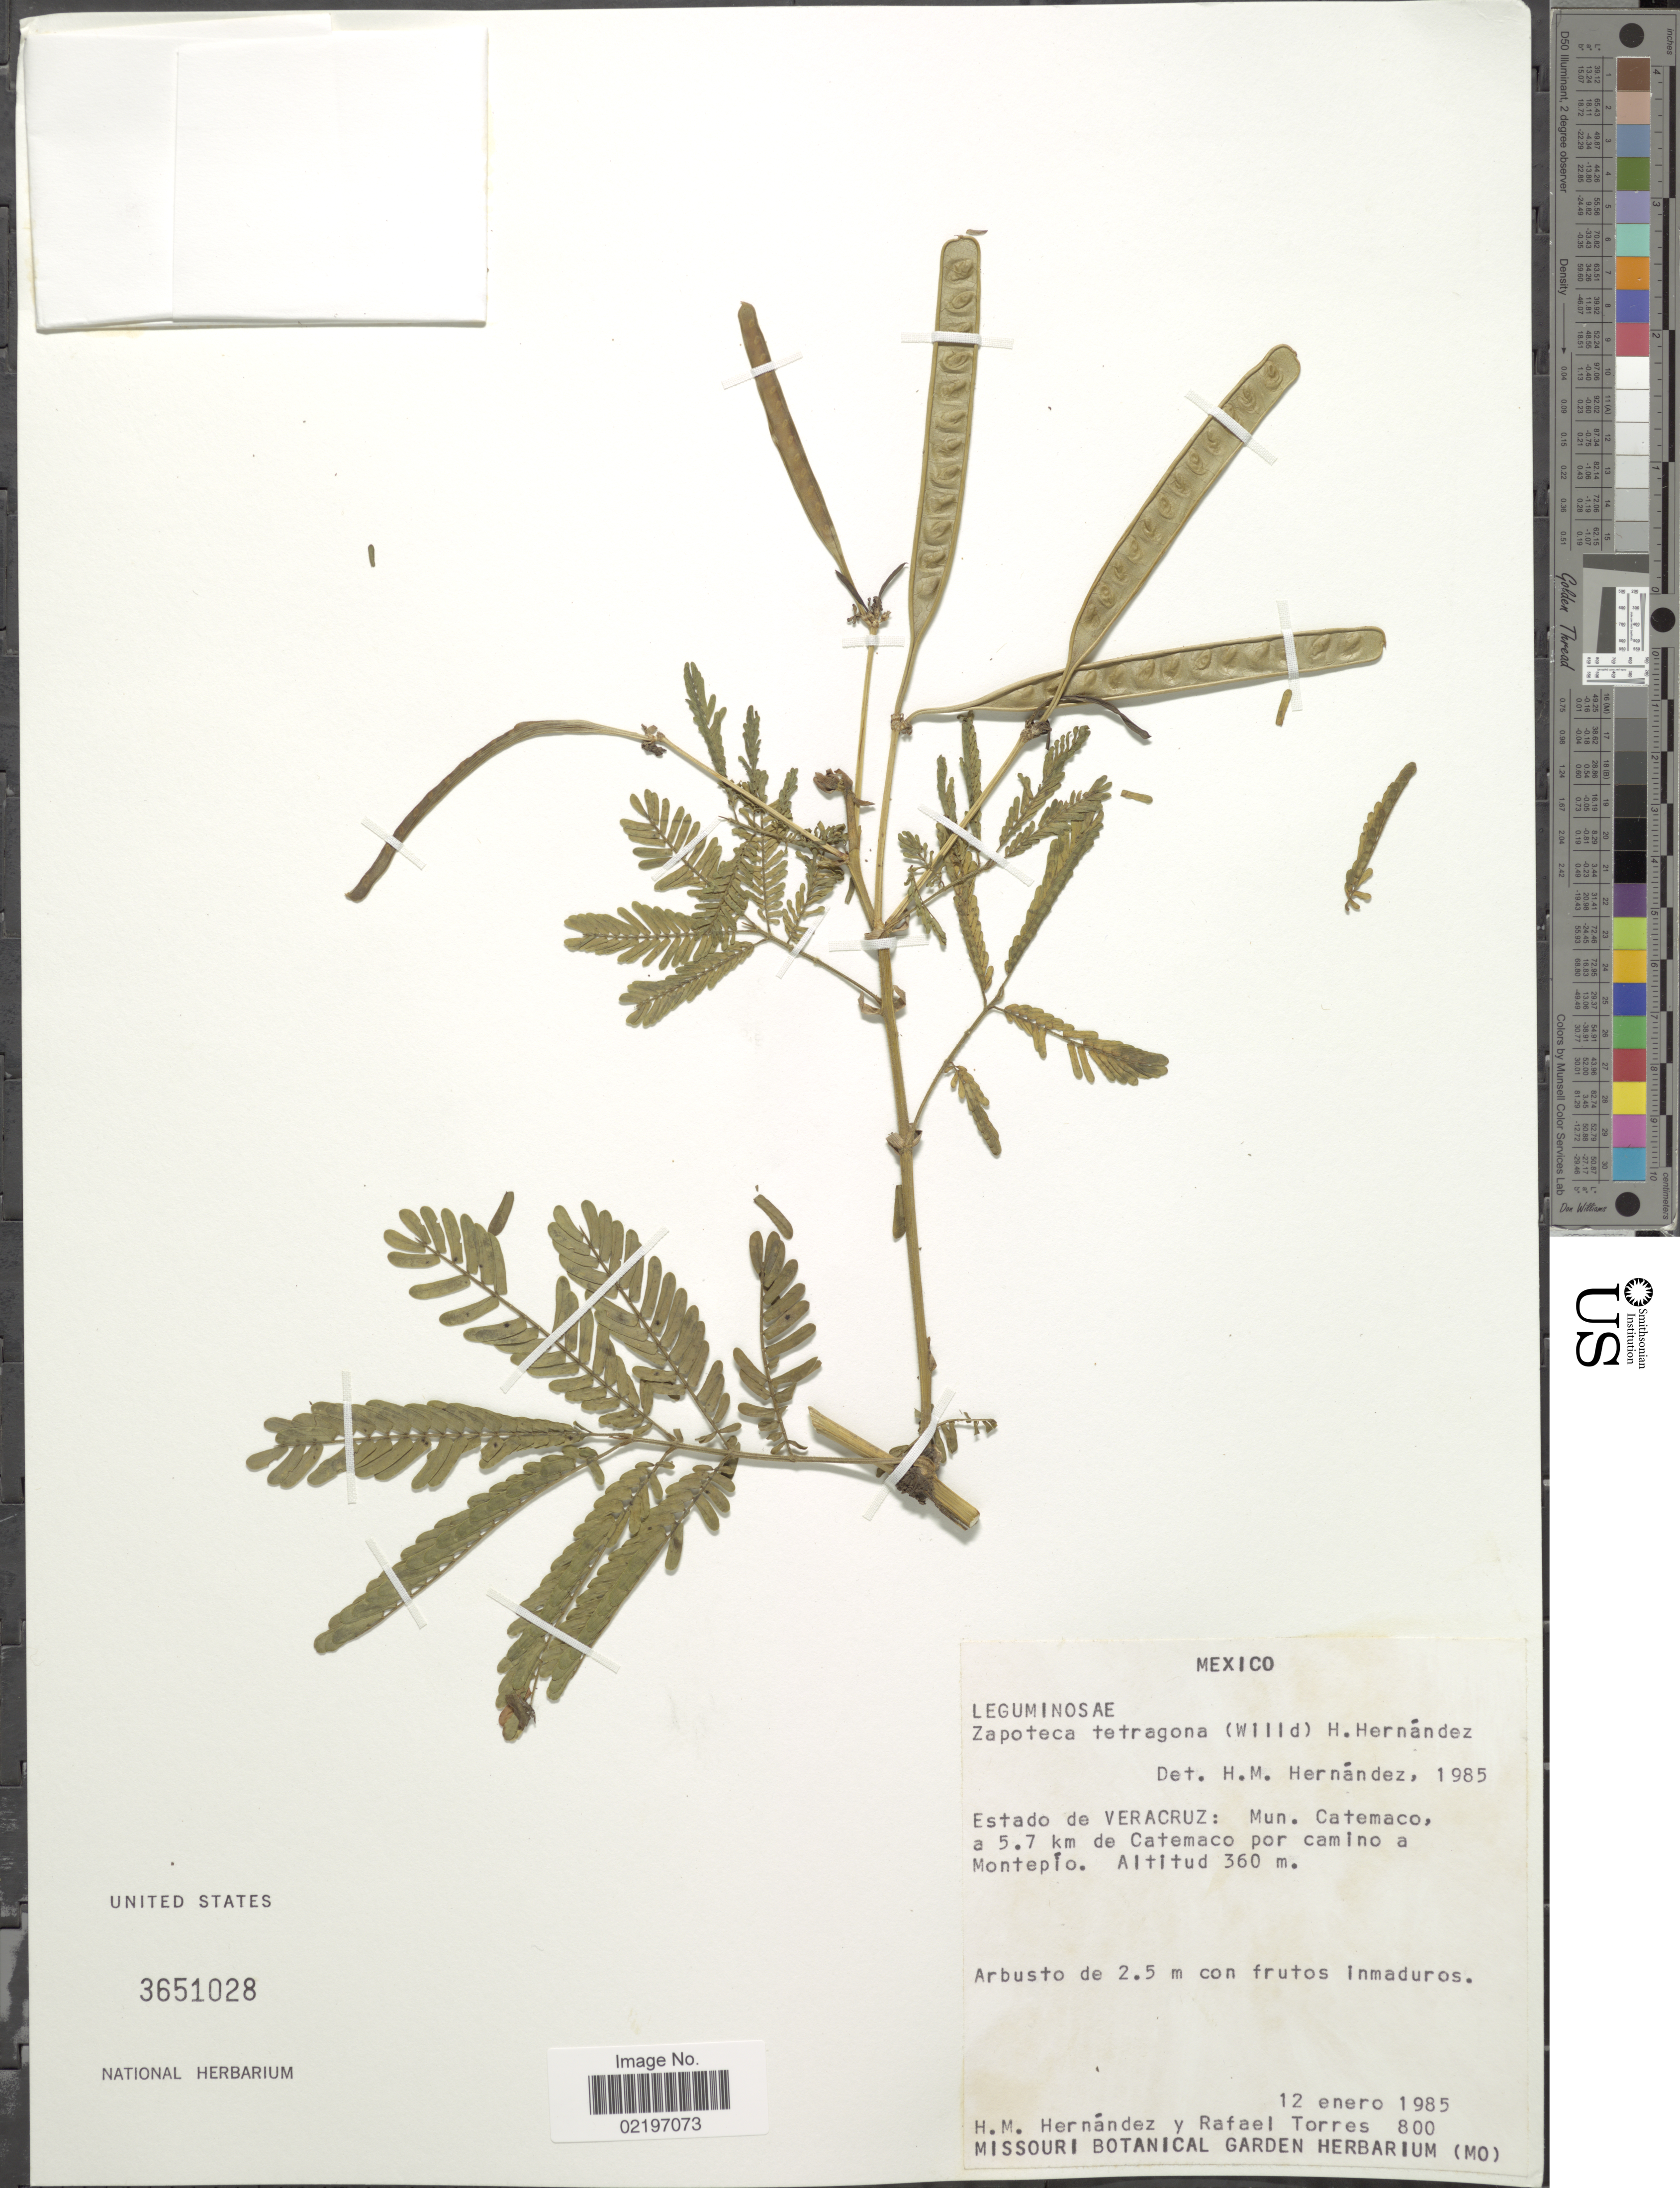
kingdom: Plantae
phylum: Tracheophyta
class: Magnoliopsida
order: Fabales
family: Fabaceae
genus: Zapoteca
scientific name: Zapoteca tetragona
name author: (Willd.) H.M. Hern.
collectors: H. M. Hernandez & R. Torres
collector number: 800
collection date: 1985-01-12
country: Mexico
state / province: Veracruz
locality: Mun. Catemaco, a 5.7 km de Catemaco por camino a Montepio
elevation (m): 360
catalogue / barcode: US 3651028